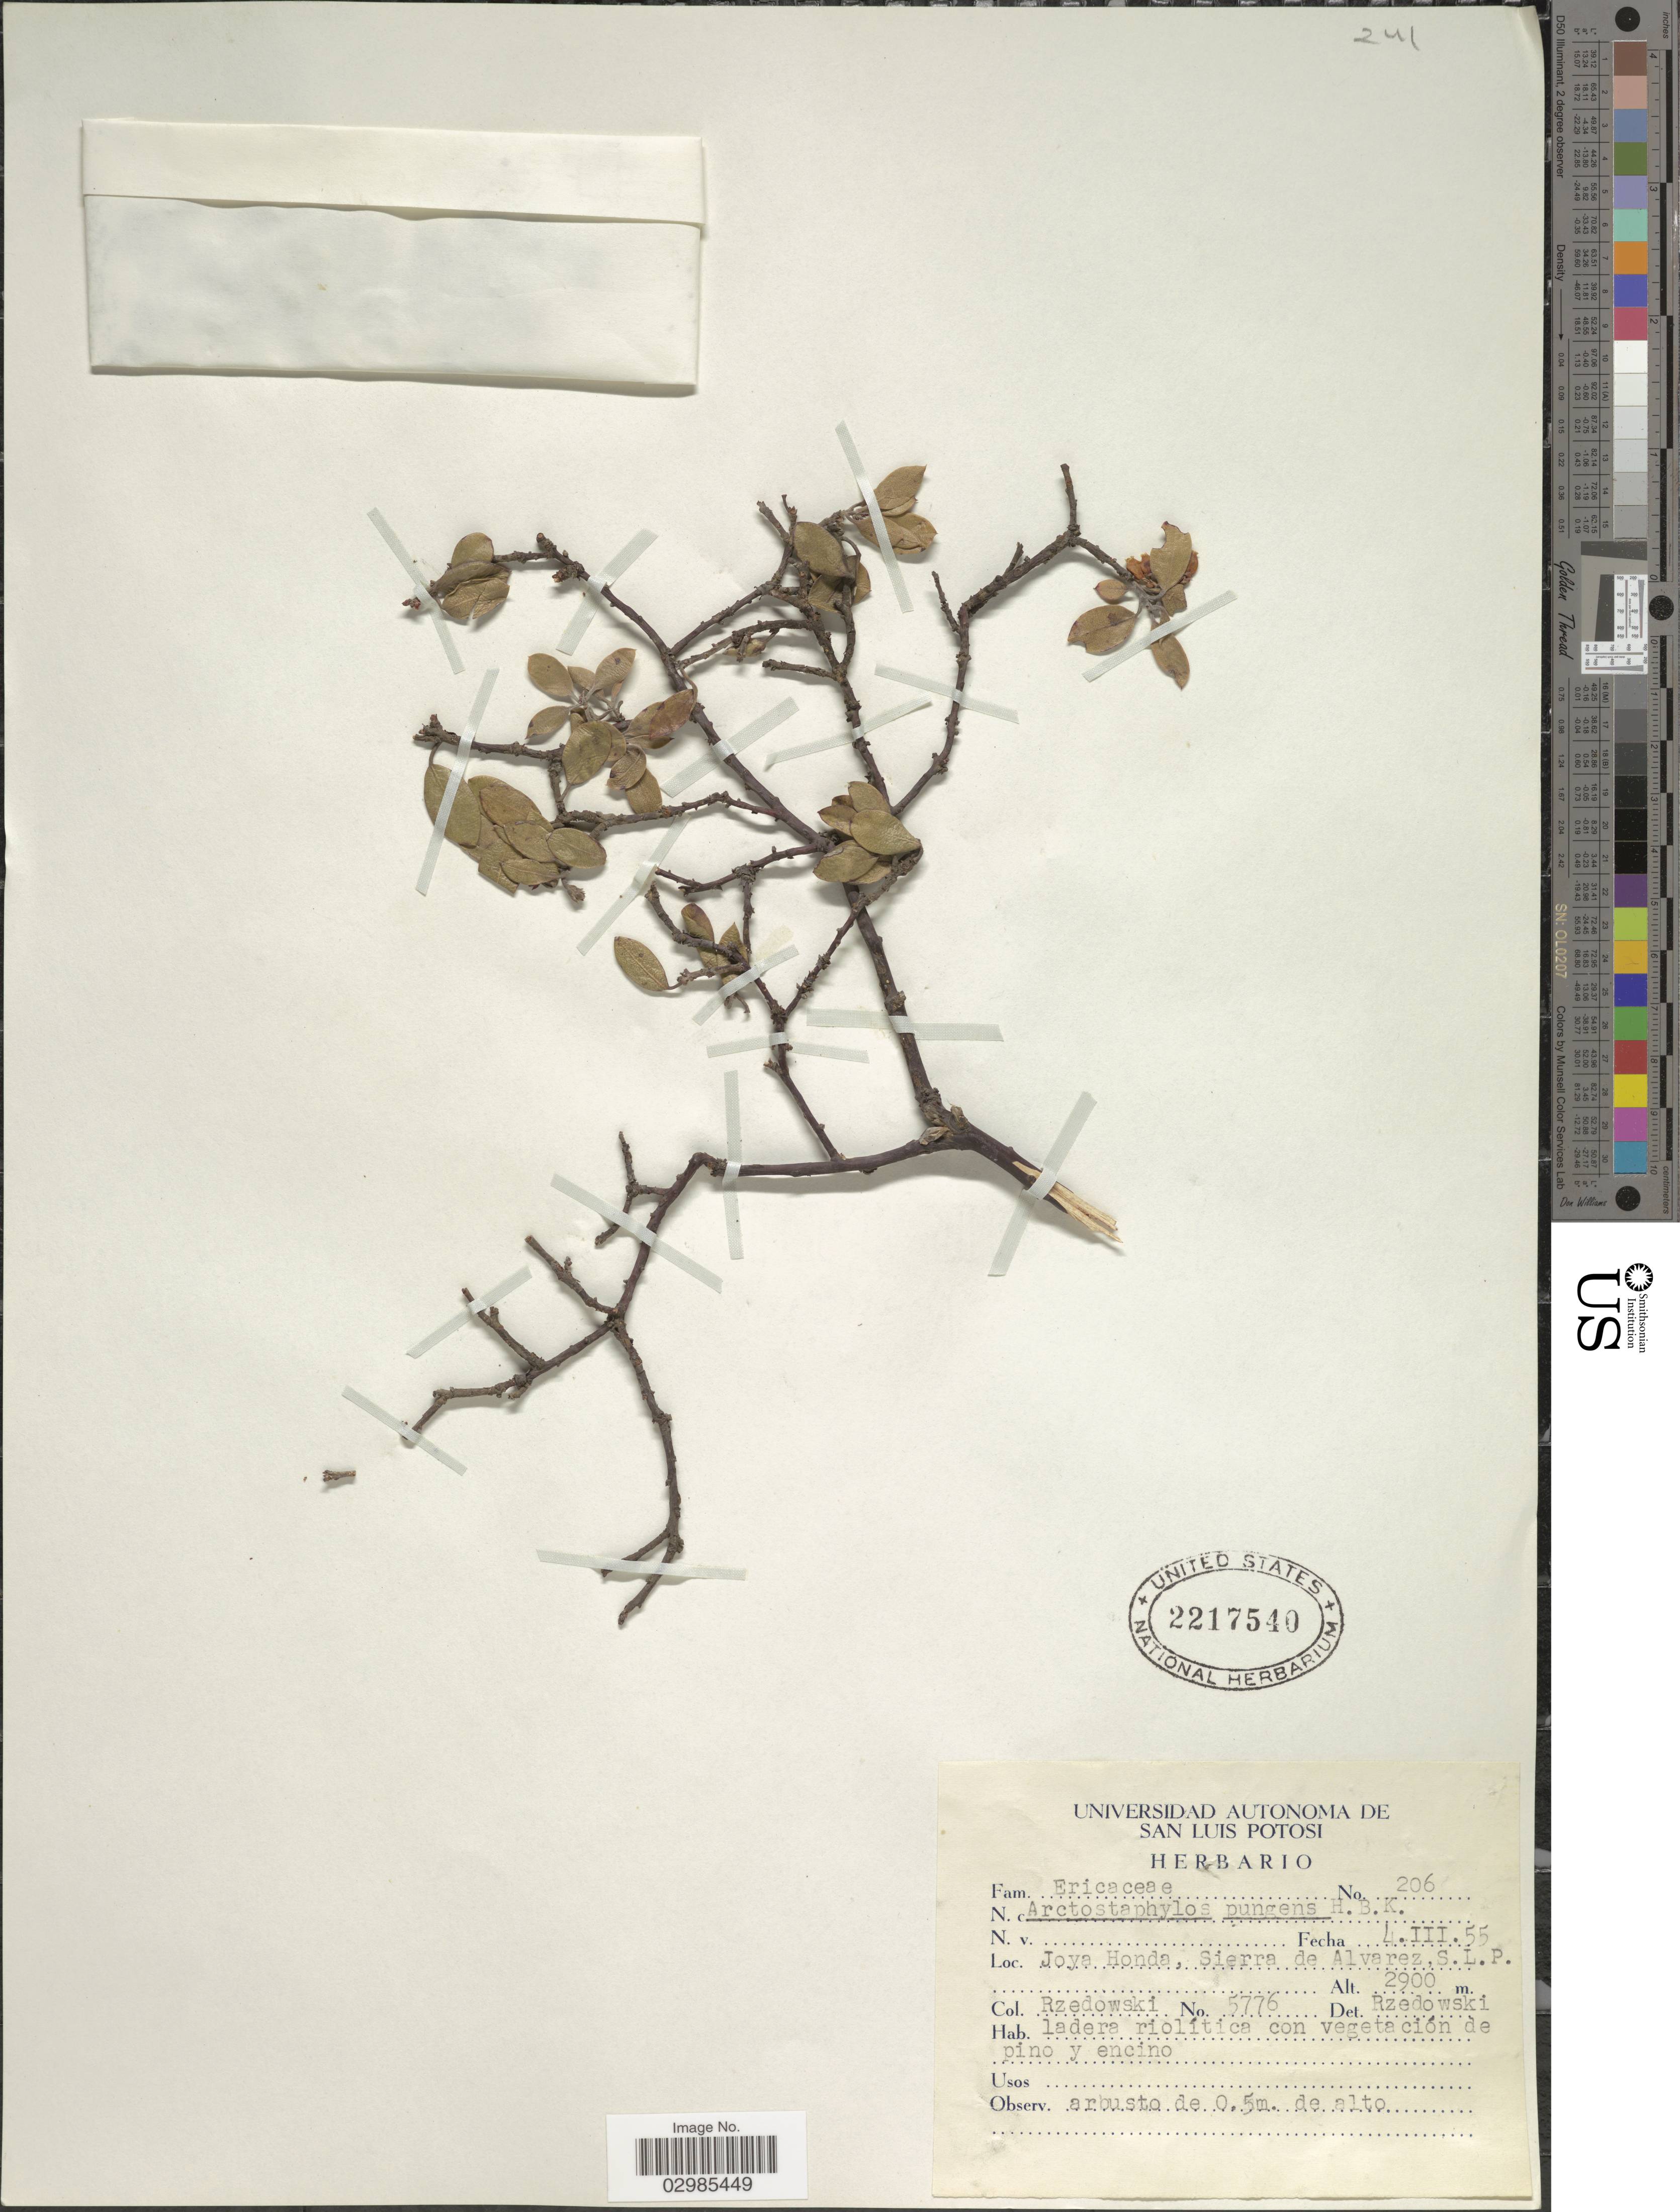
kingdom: Plantae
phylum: Tracheophyta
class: Magnoliopsida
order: Ericales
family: Ericaceae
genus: Arctostaphylos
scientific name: Arctostaphylos pungens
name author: Kunth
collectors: Rzedowski, --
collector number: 5776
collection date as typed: Transcribed d/m/y: 4/3/55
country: Mexico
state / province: San Luis Potosí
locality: Joya Honda, Sierra de Alvarez, S.L.P.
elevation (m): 2900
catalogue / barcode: US 2217540